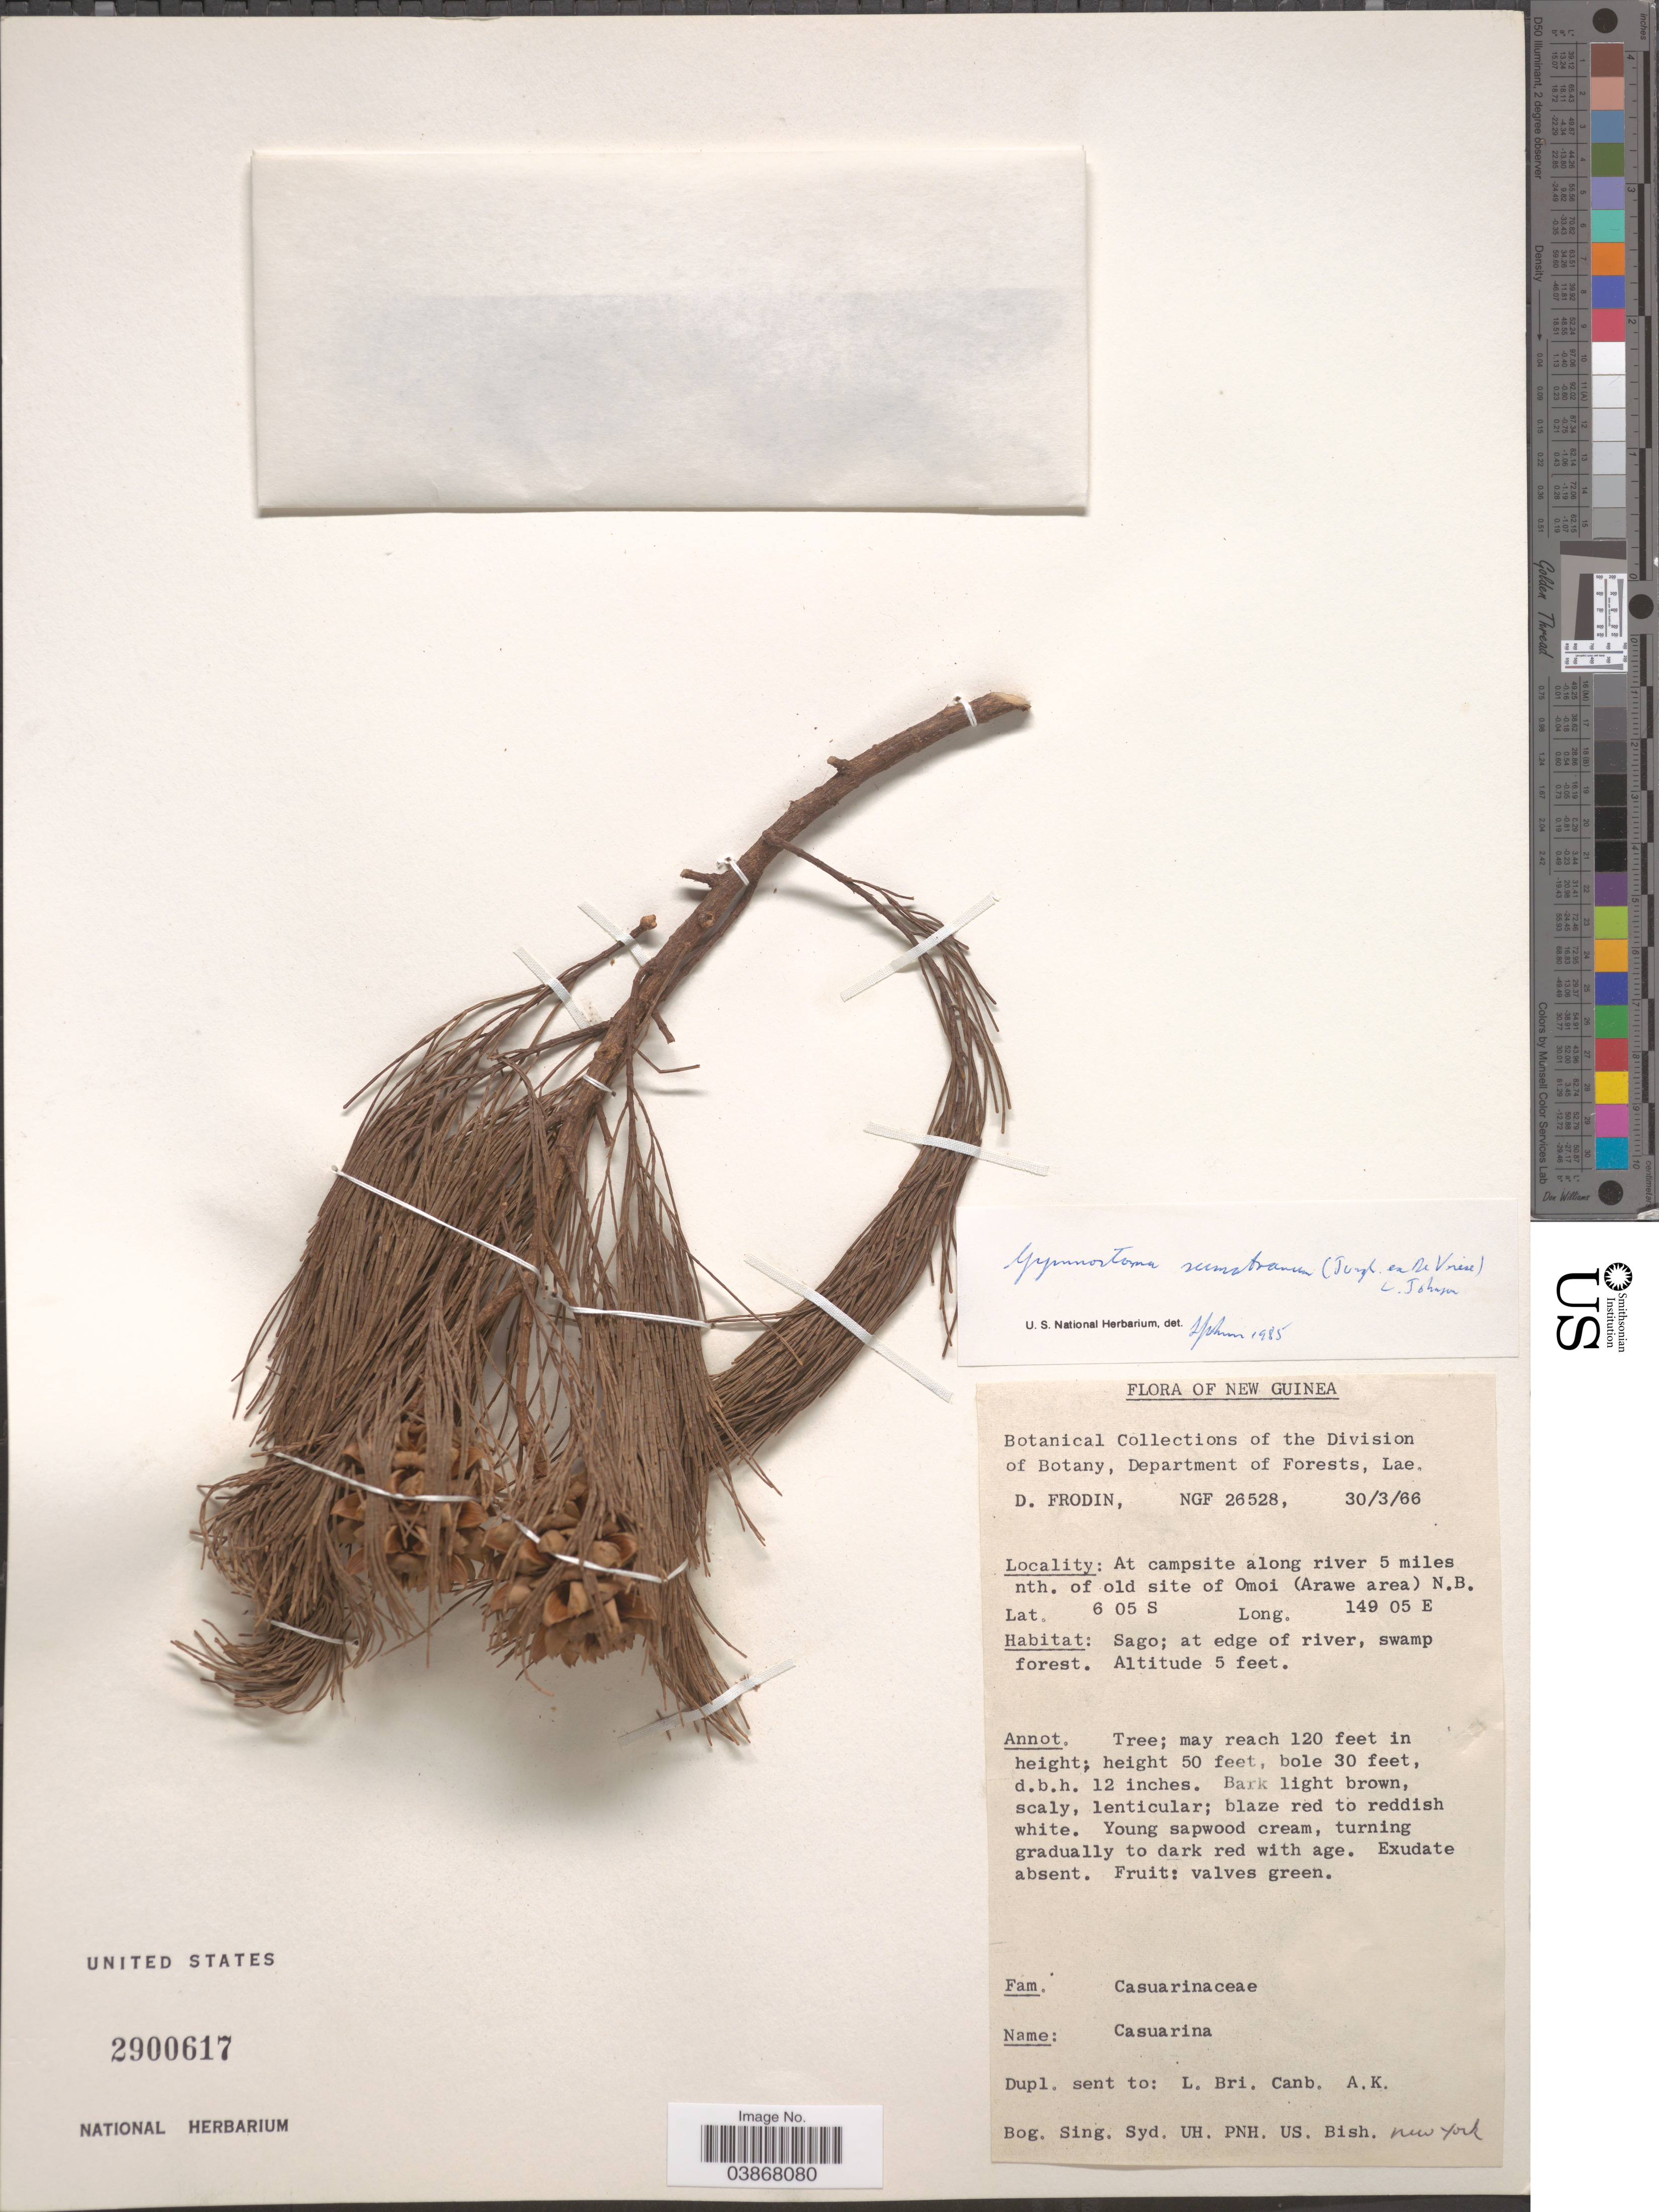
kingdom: Plantae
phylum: Tracheophyta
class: Magnoliopsida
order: Fagales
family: Casuarinaceae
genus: Gymnostoma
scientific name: Gymnostoma sumatranum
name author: (Jungh. ex de Vriese) L.A.S. Johnson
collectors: D. G. Frodin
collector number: NGF 26528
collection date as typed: Transcribed d/m/y: 30/3/66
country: Papua New Guinea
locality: New Guinea. At campsite along river 5 miles nth. of old site of Omoi (Arawe area) N.B. Sago; at edge of river.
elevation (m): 2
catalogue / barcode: US 2900617